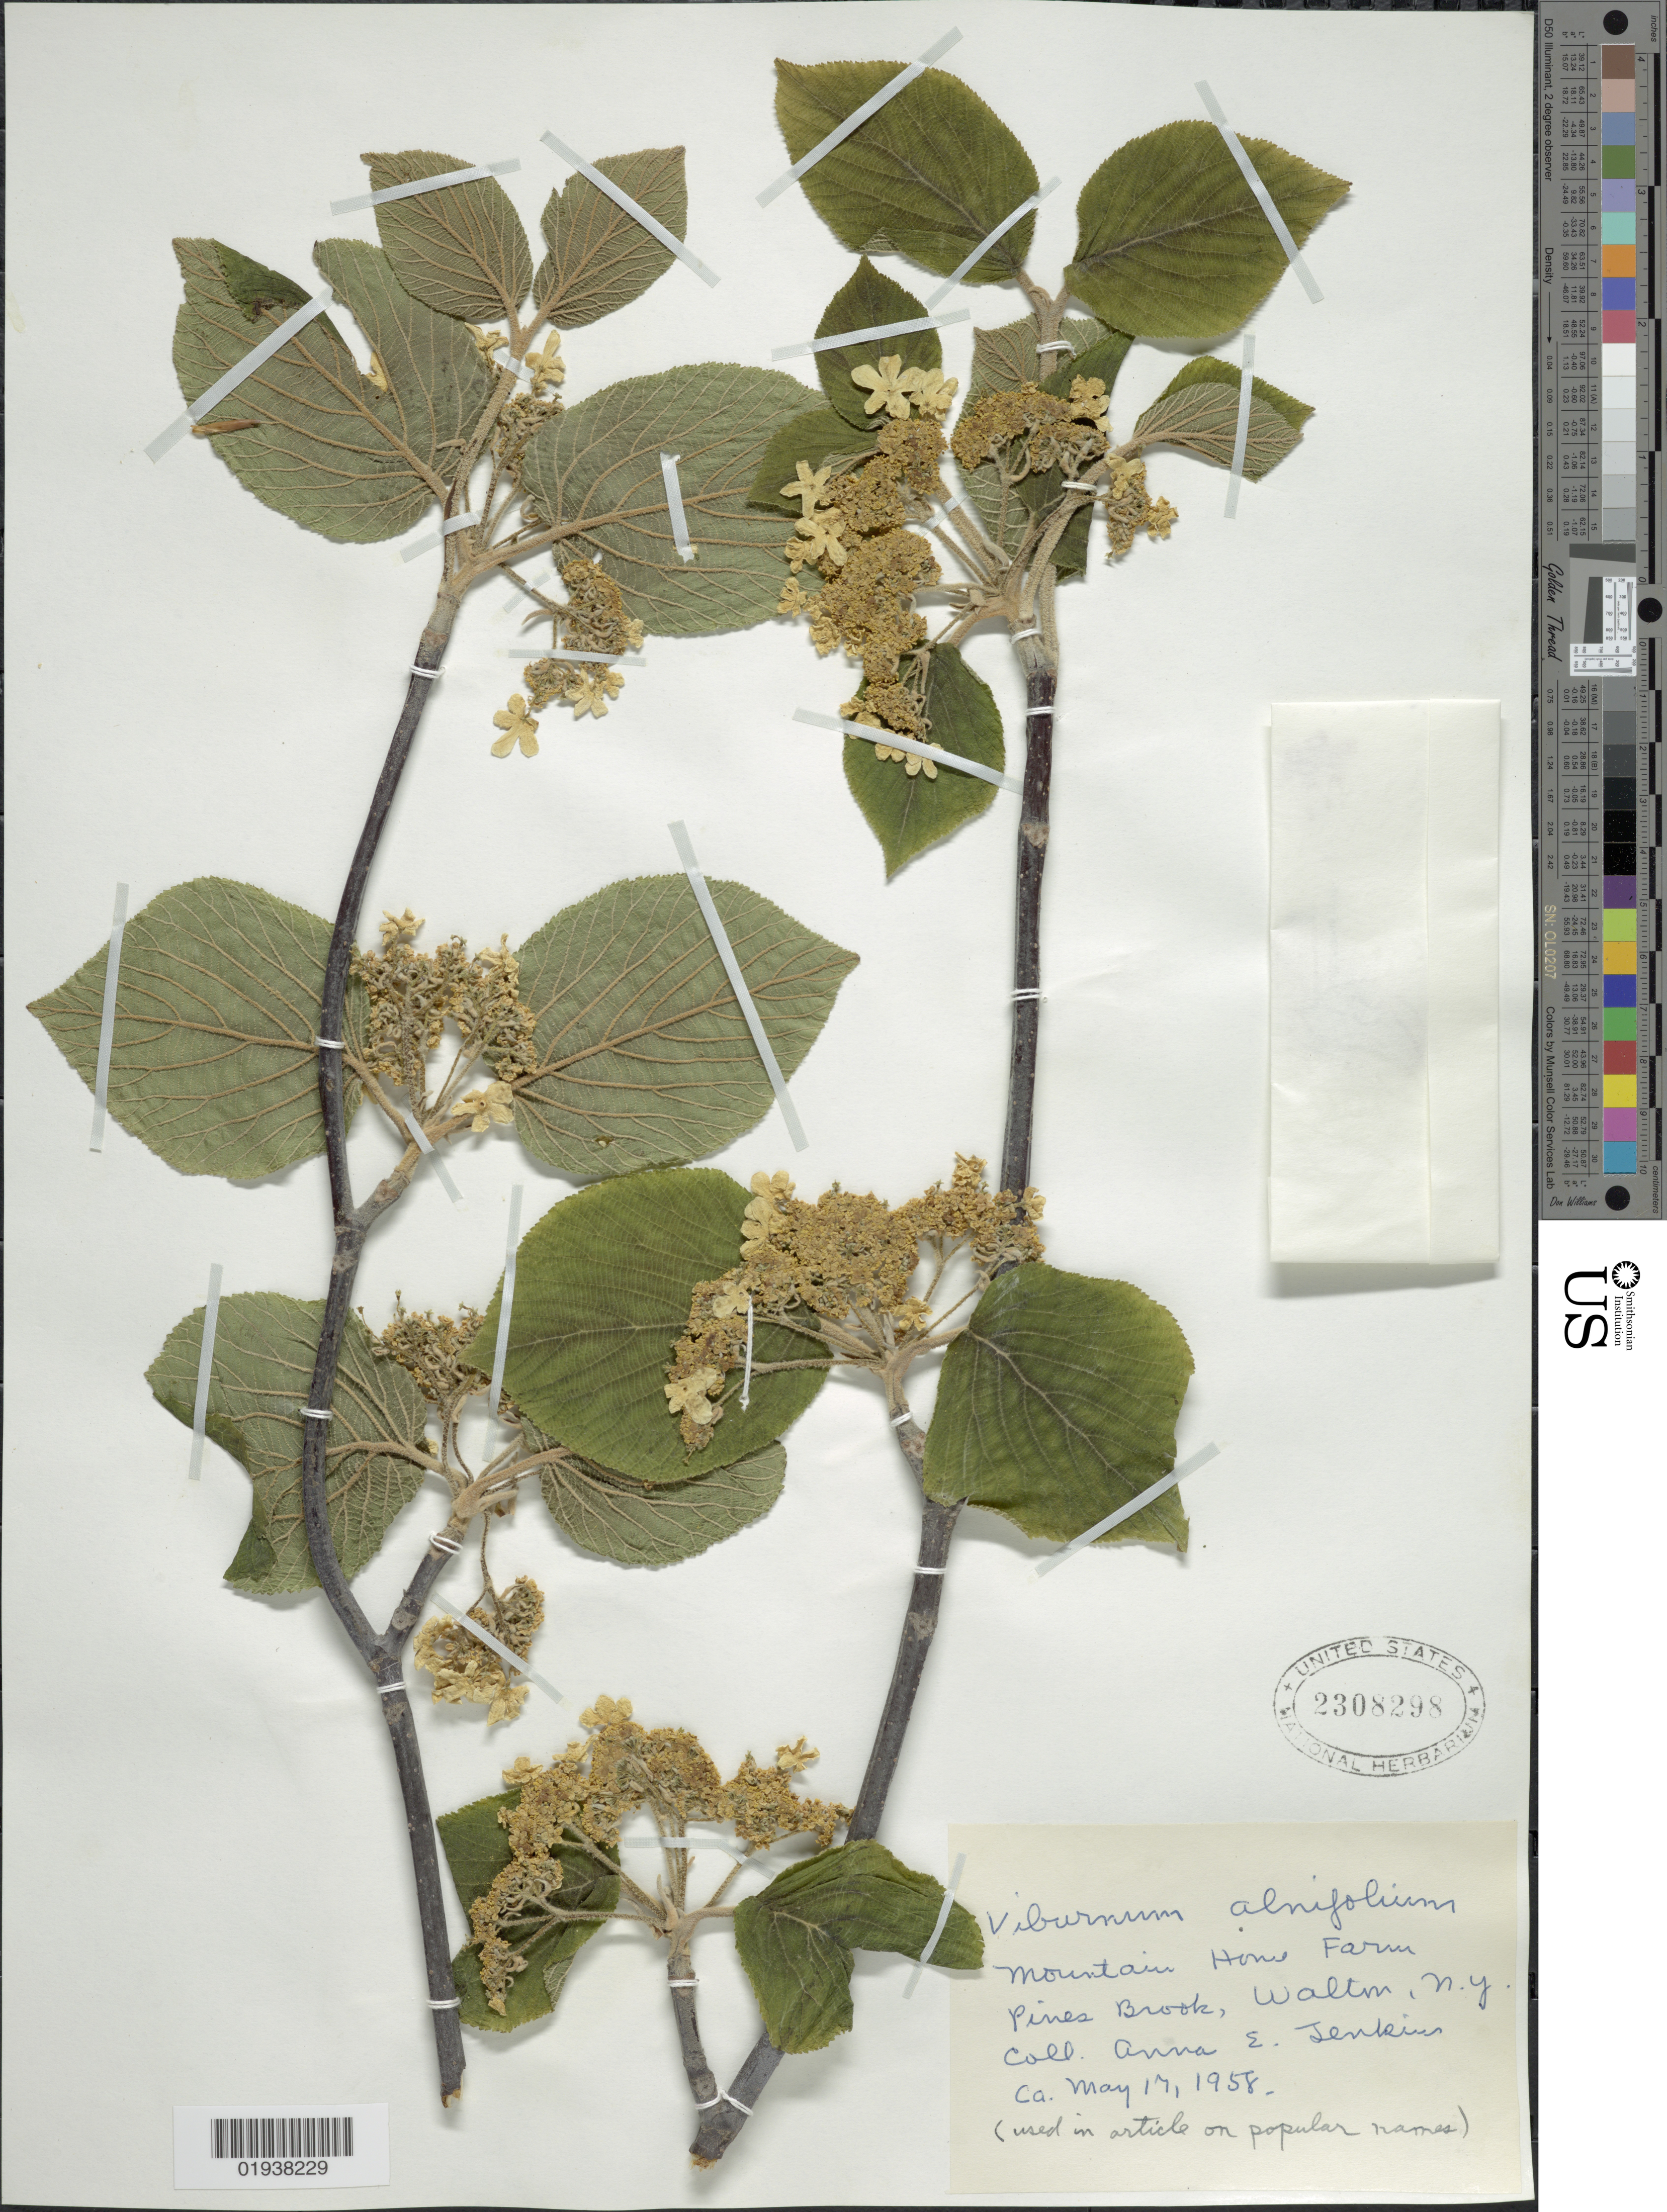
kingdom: Plantae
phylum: Tracheophyta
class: Magnoliopsida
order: Dipsacales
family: Viburnaceae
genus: Viburnum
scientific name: Viburnum alnifolium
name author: Marshall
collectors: A. Jenkins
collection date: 1958-05-17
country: United States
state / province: New York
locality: Mountain Home Farm. Pines Brook, Walton.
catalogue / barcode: US 2308298